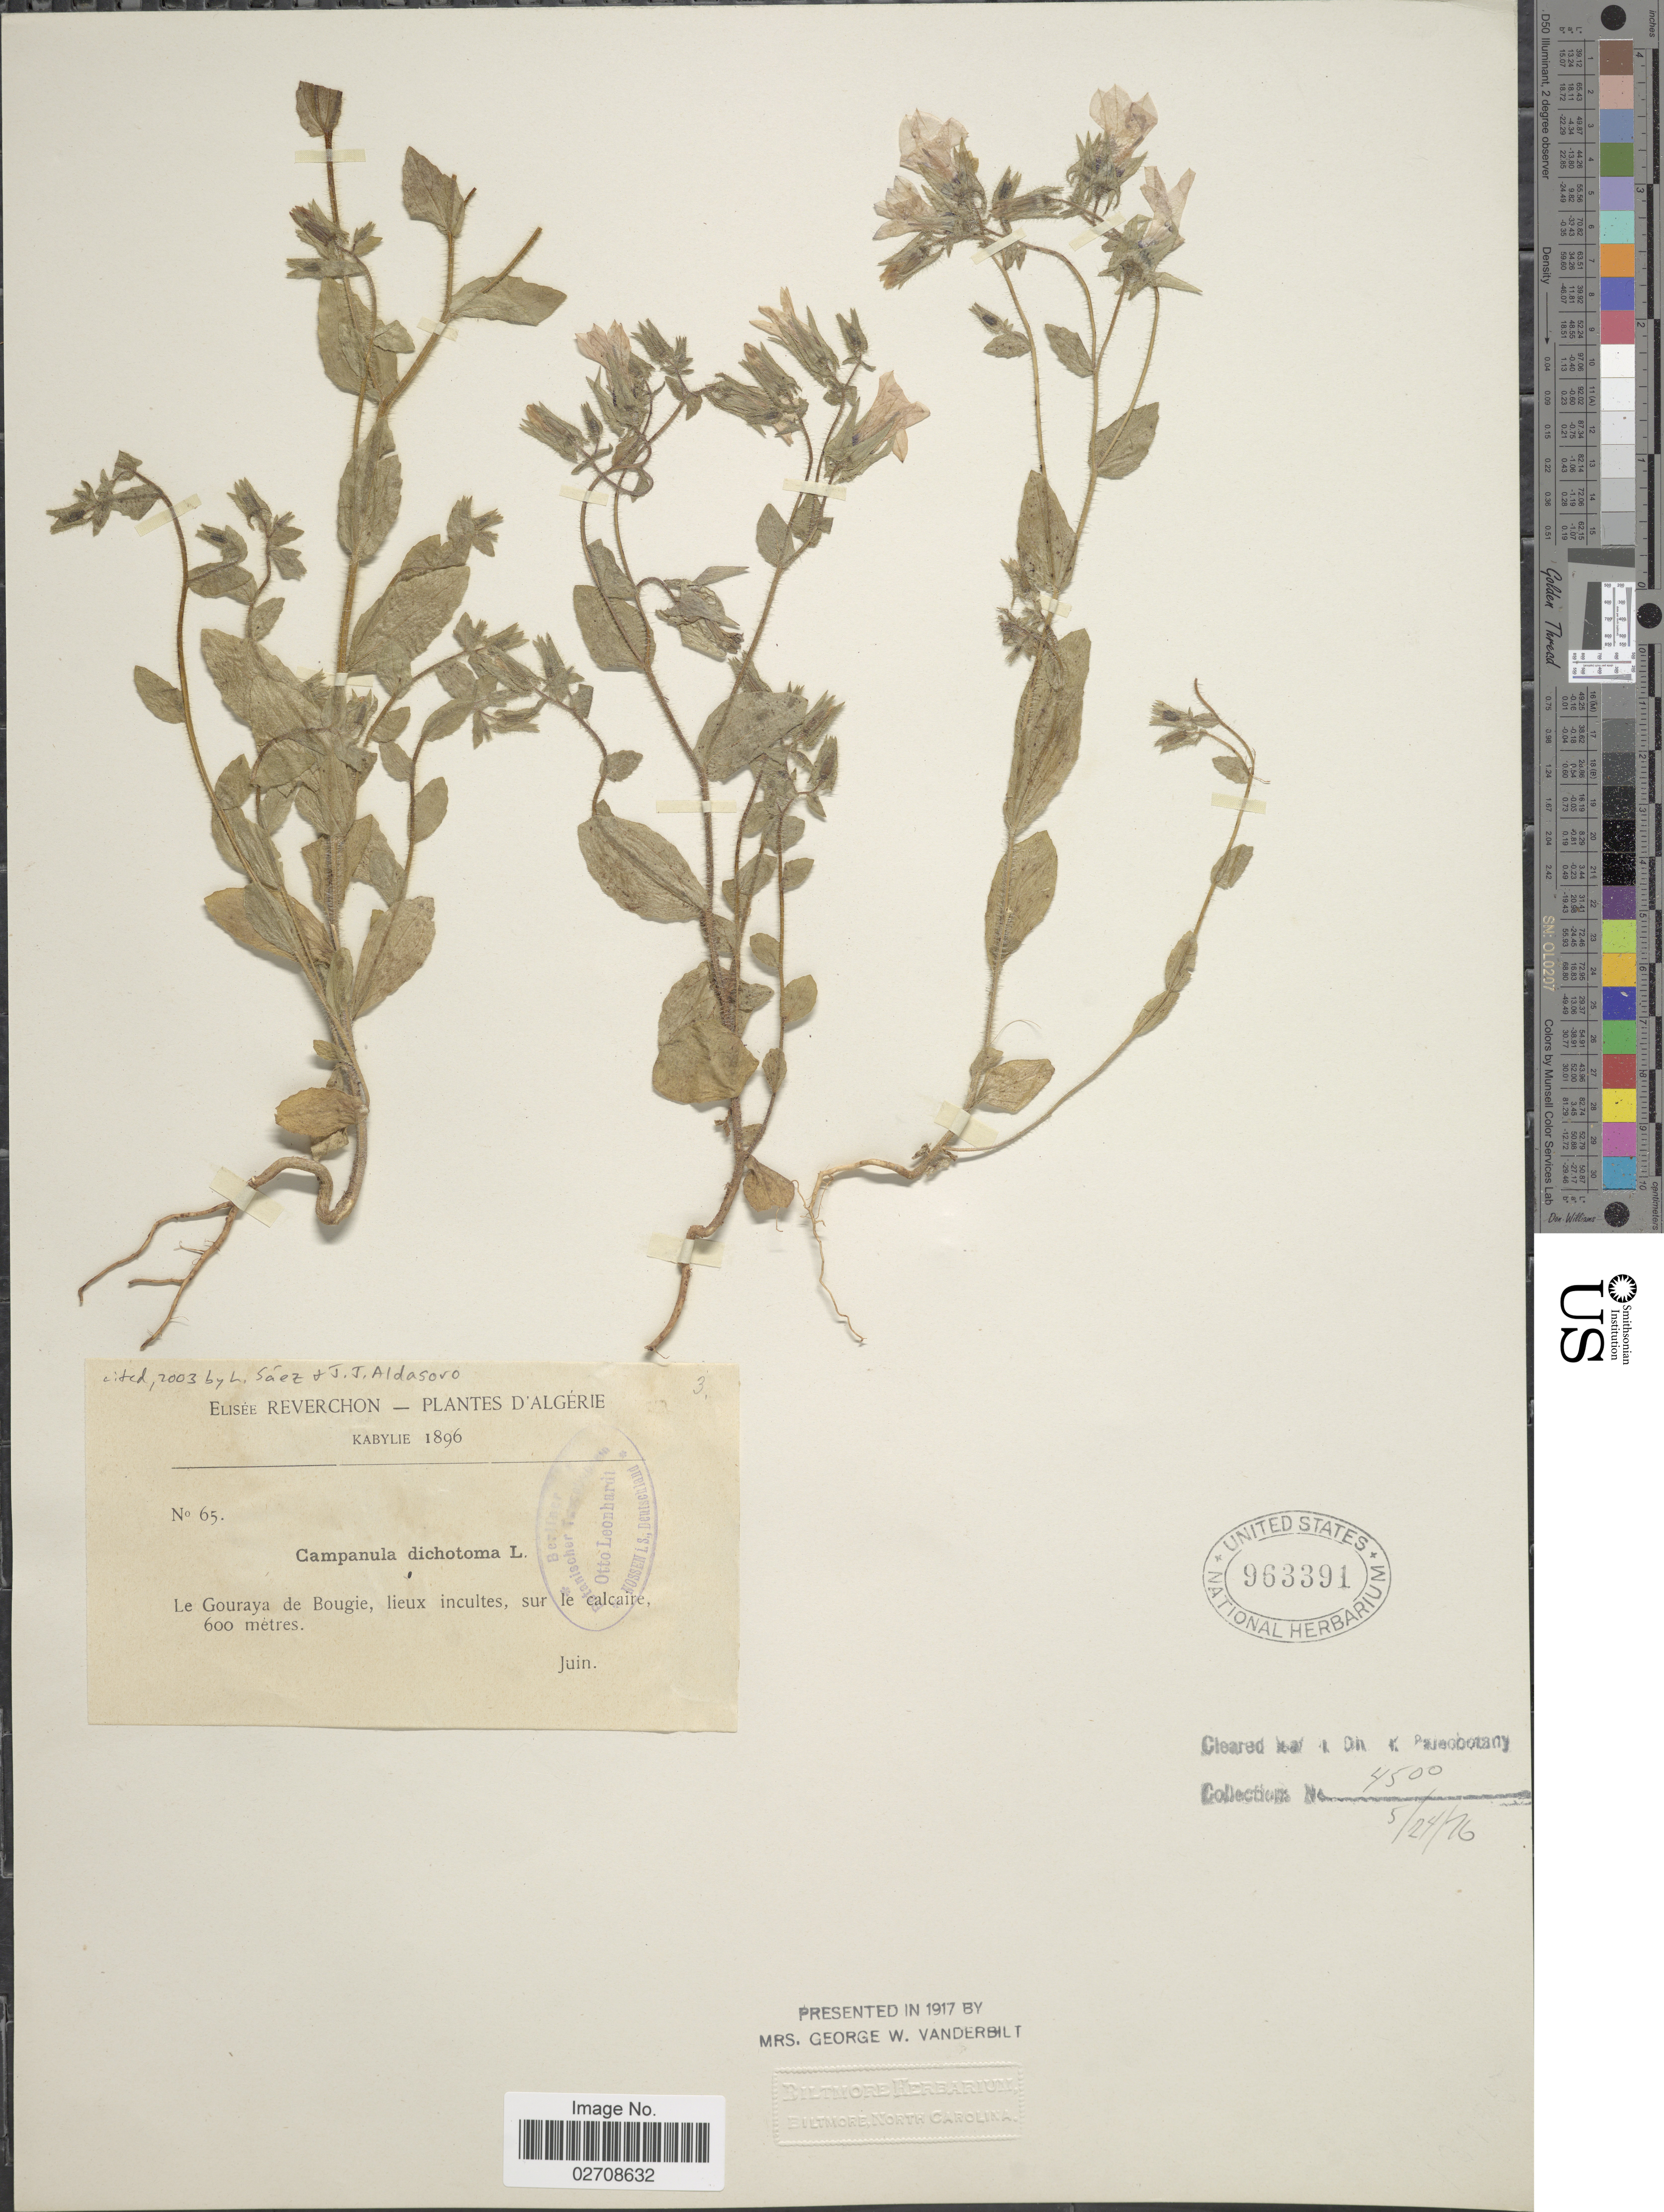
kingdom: Plantae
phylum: Tracheophyta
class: Magnoliopsida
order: Asterales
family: Campanulaceae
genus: Campanula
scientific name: Campanula dichotoma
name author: L.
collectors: E. Reverchon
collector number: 65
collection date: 1896-06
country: Algeria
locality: Kabylie, Le Gouraya de Bougie, lieux incultes, sur le calcaire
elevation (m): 600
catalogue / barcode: US 963391